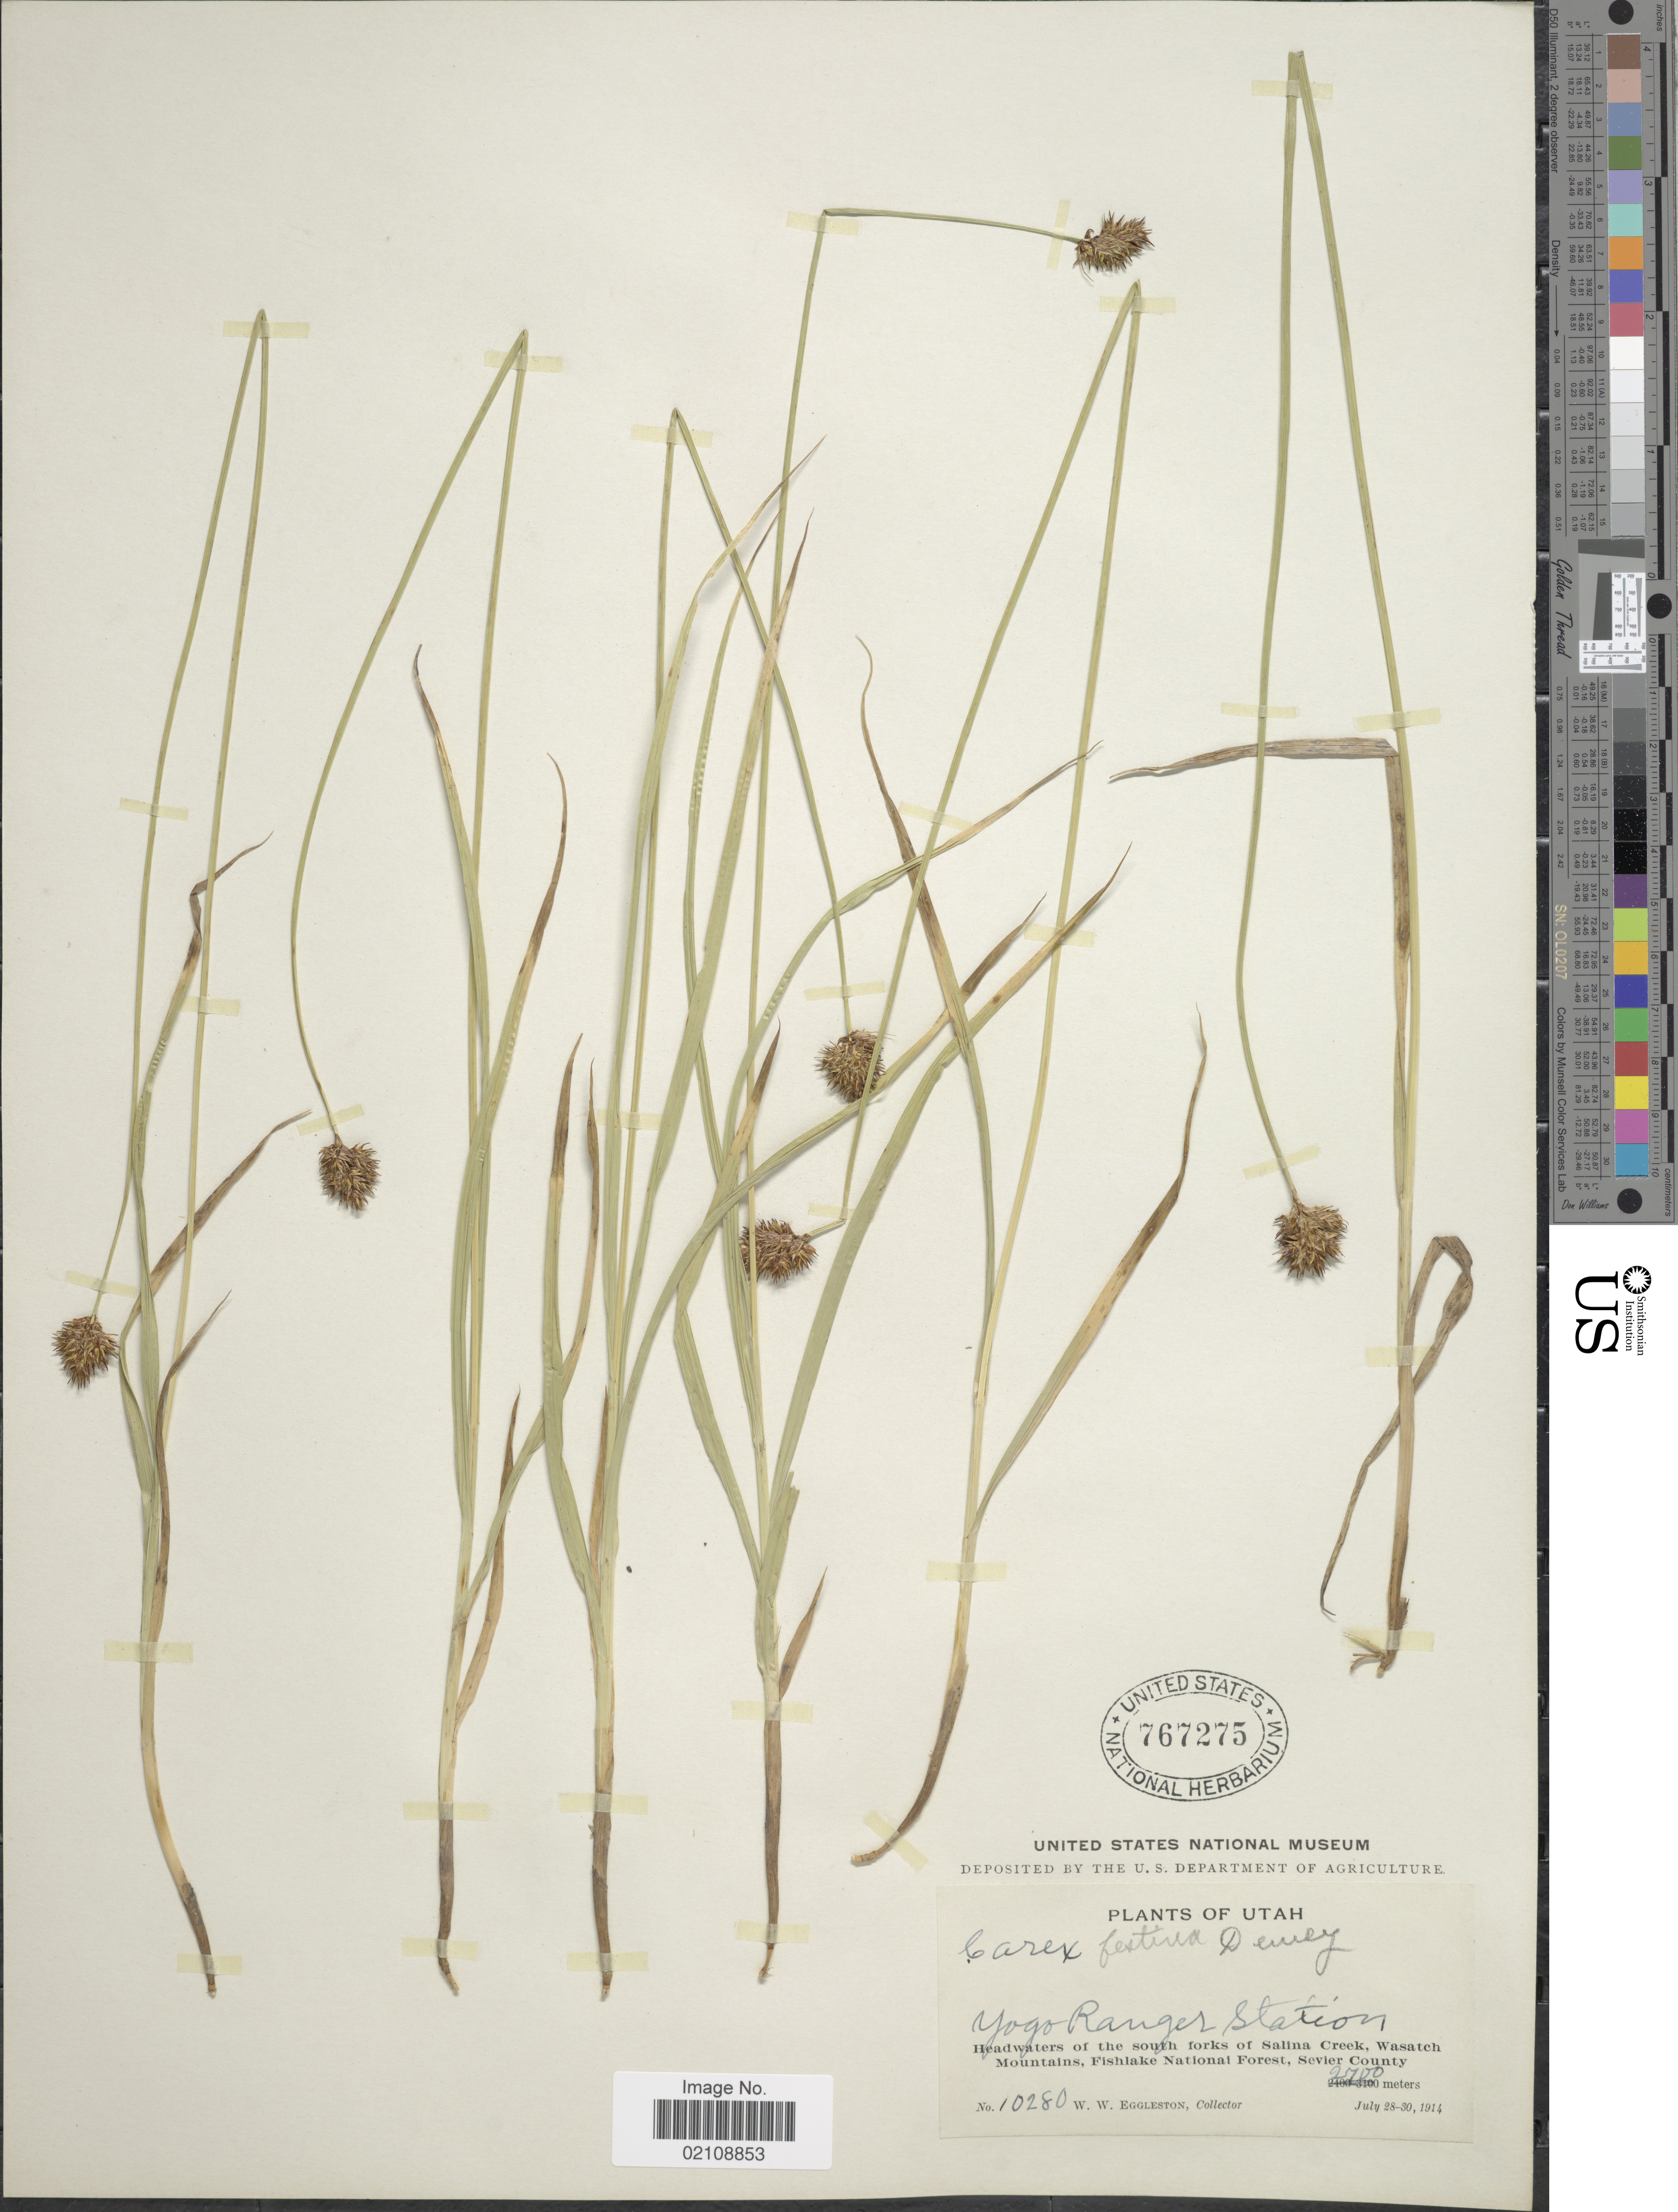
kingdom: Plantae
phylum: Tracheophyta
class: Liliopsida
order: Poales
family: Cyperaceae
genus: Carex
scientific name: Carex microptera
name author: Mack.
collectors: W. W. Eggleston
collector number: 10280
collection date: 1914-07-28/1914-07-30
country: United States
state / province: Utah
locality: Yogo Ranger Station, Headwaters of the south forks of Salina Creek, Wasatch Mountains, Fishlake National Forest, Sevier County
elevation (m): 2700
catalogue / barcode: US 767275